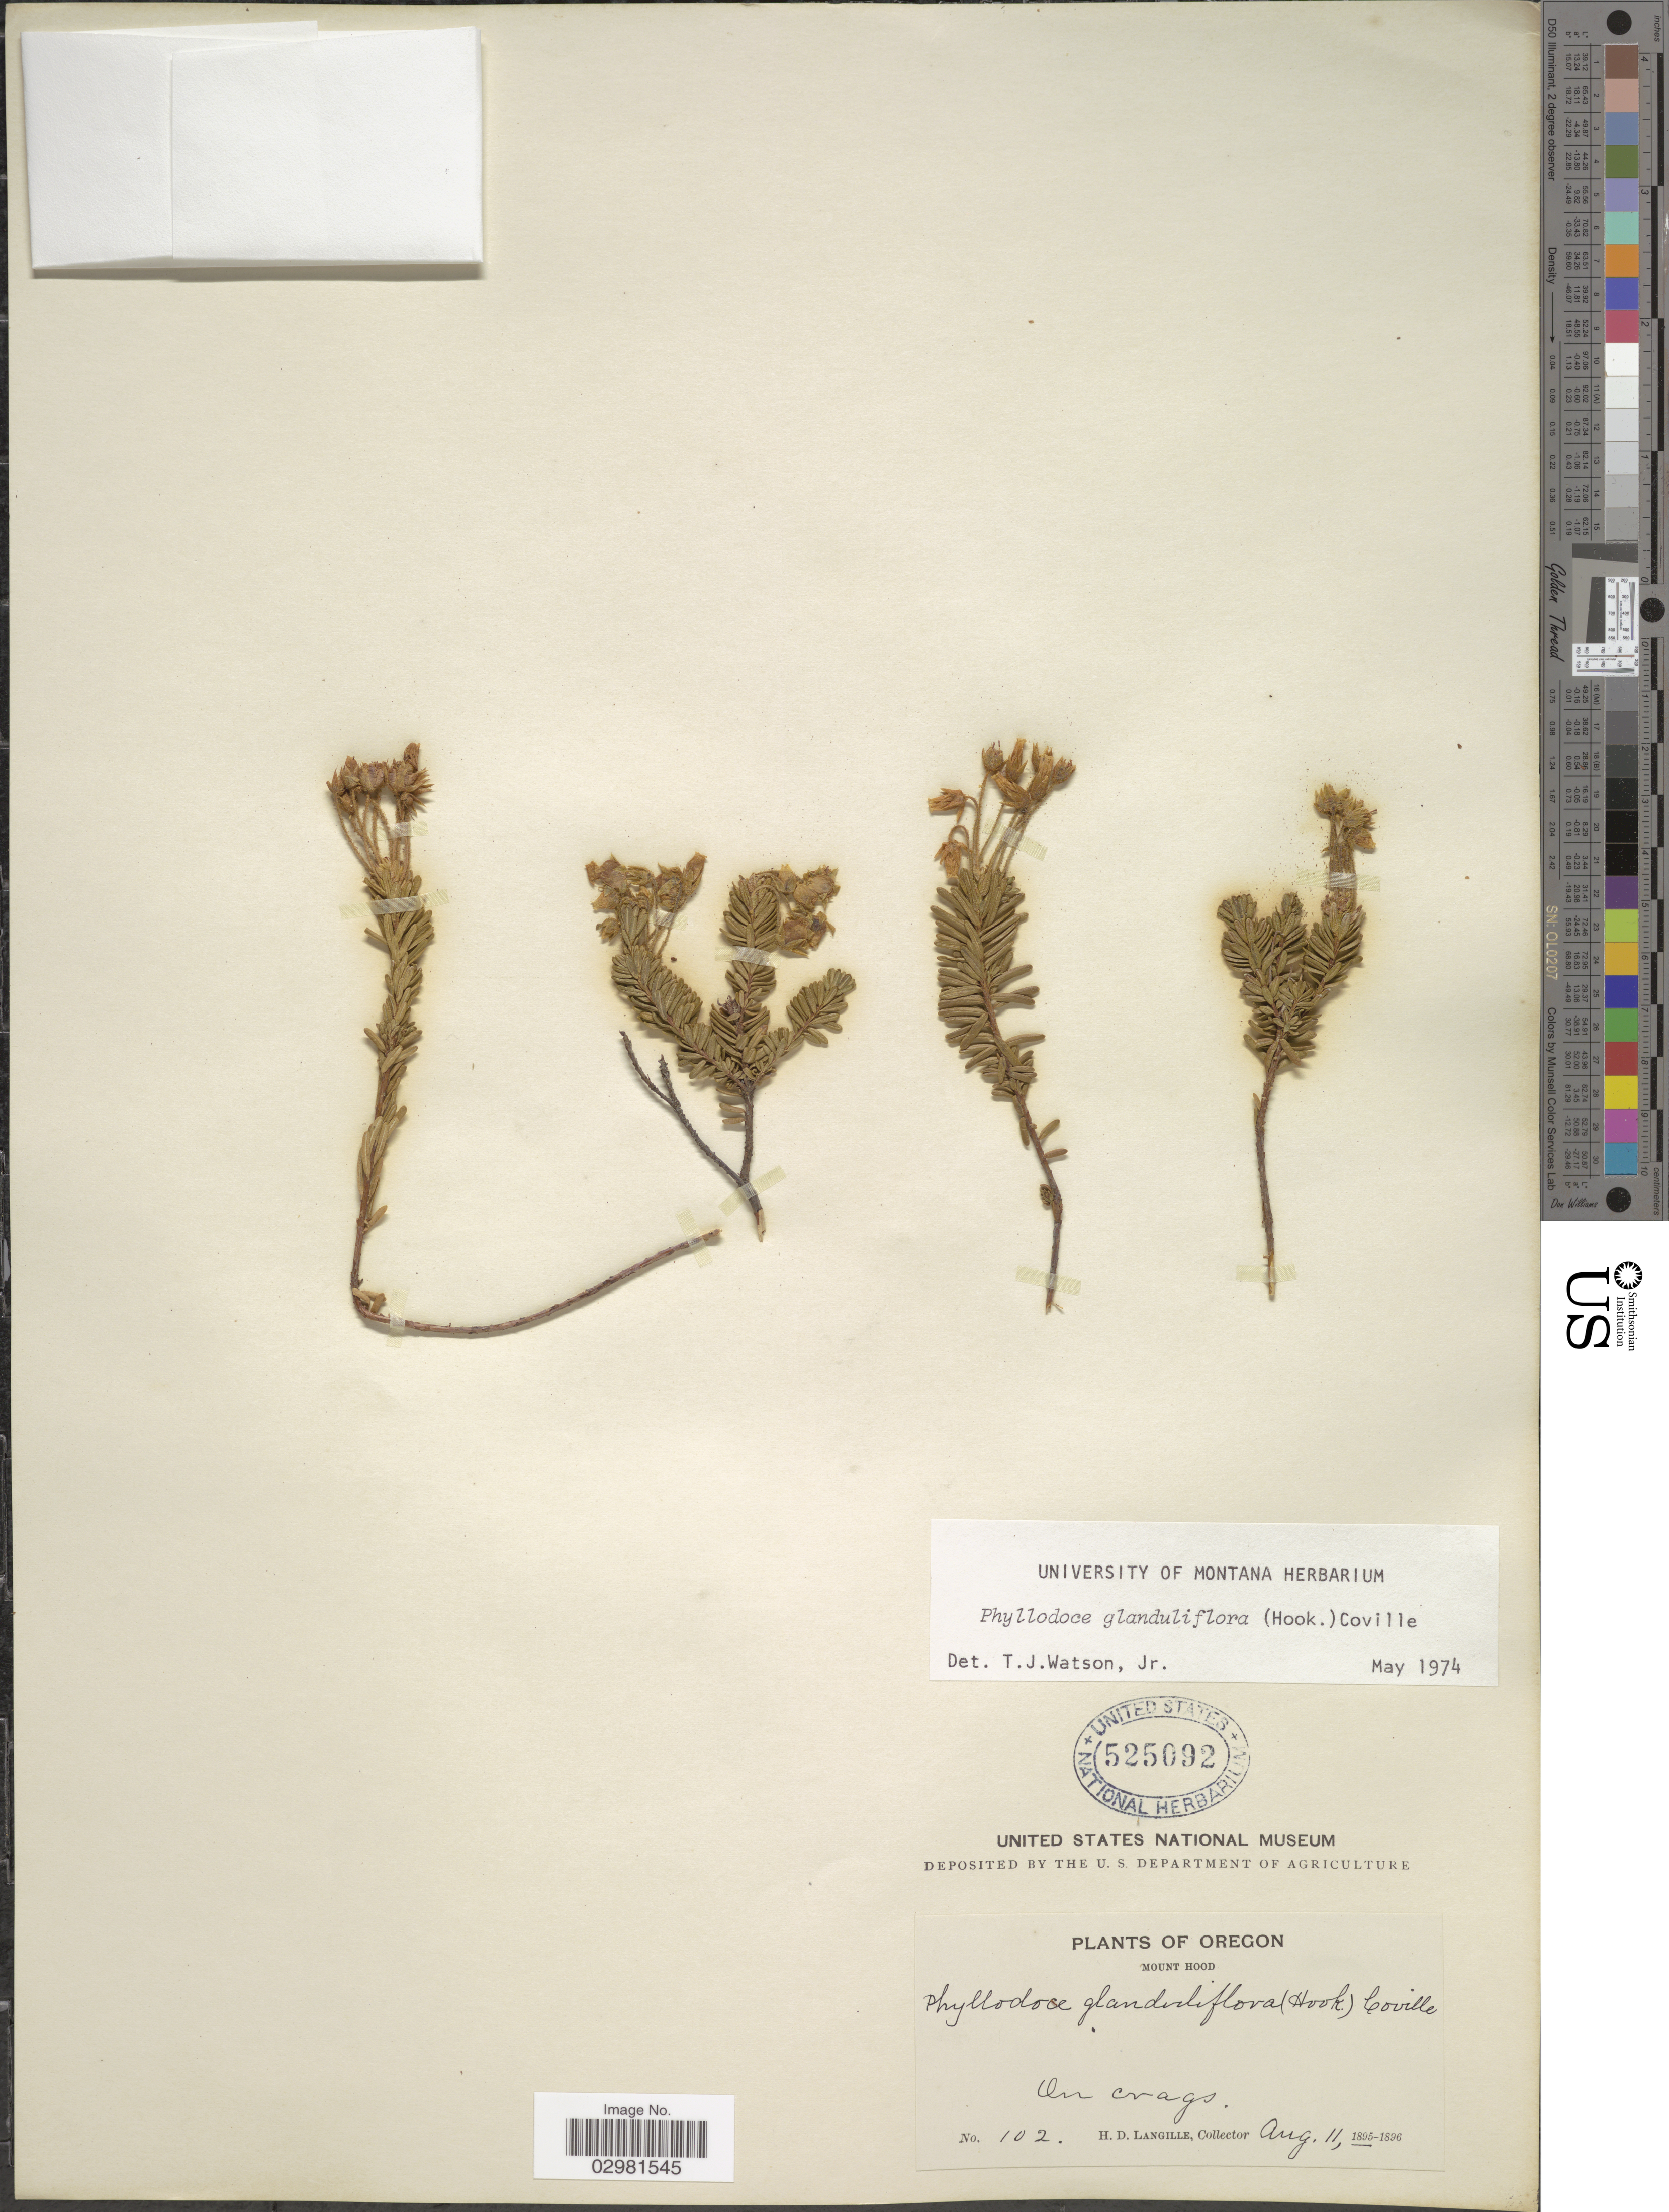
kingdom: Plantae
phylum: Tracheophyta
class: Magnoliopsida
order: Ericales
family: Ericaceae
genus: Phyllodoce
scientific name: Phyllodoce glanduliflora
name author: (Hook.) Coville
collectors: H. Langille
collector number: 102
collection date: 1895-08-11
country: United States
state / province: Oregon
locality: Mount Hood, On crags.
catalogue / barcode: US 525092